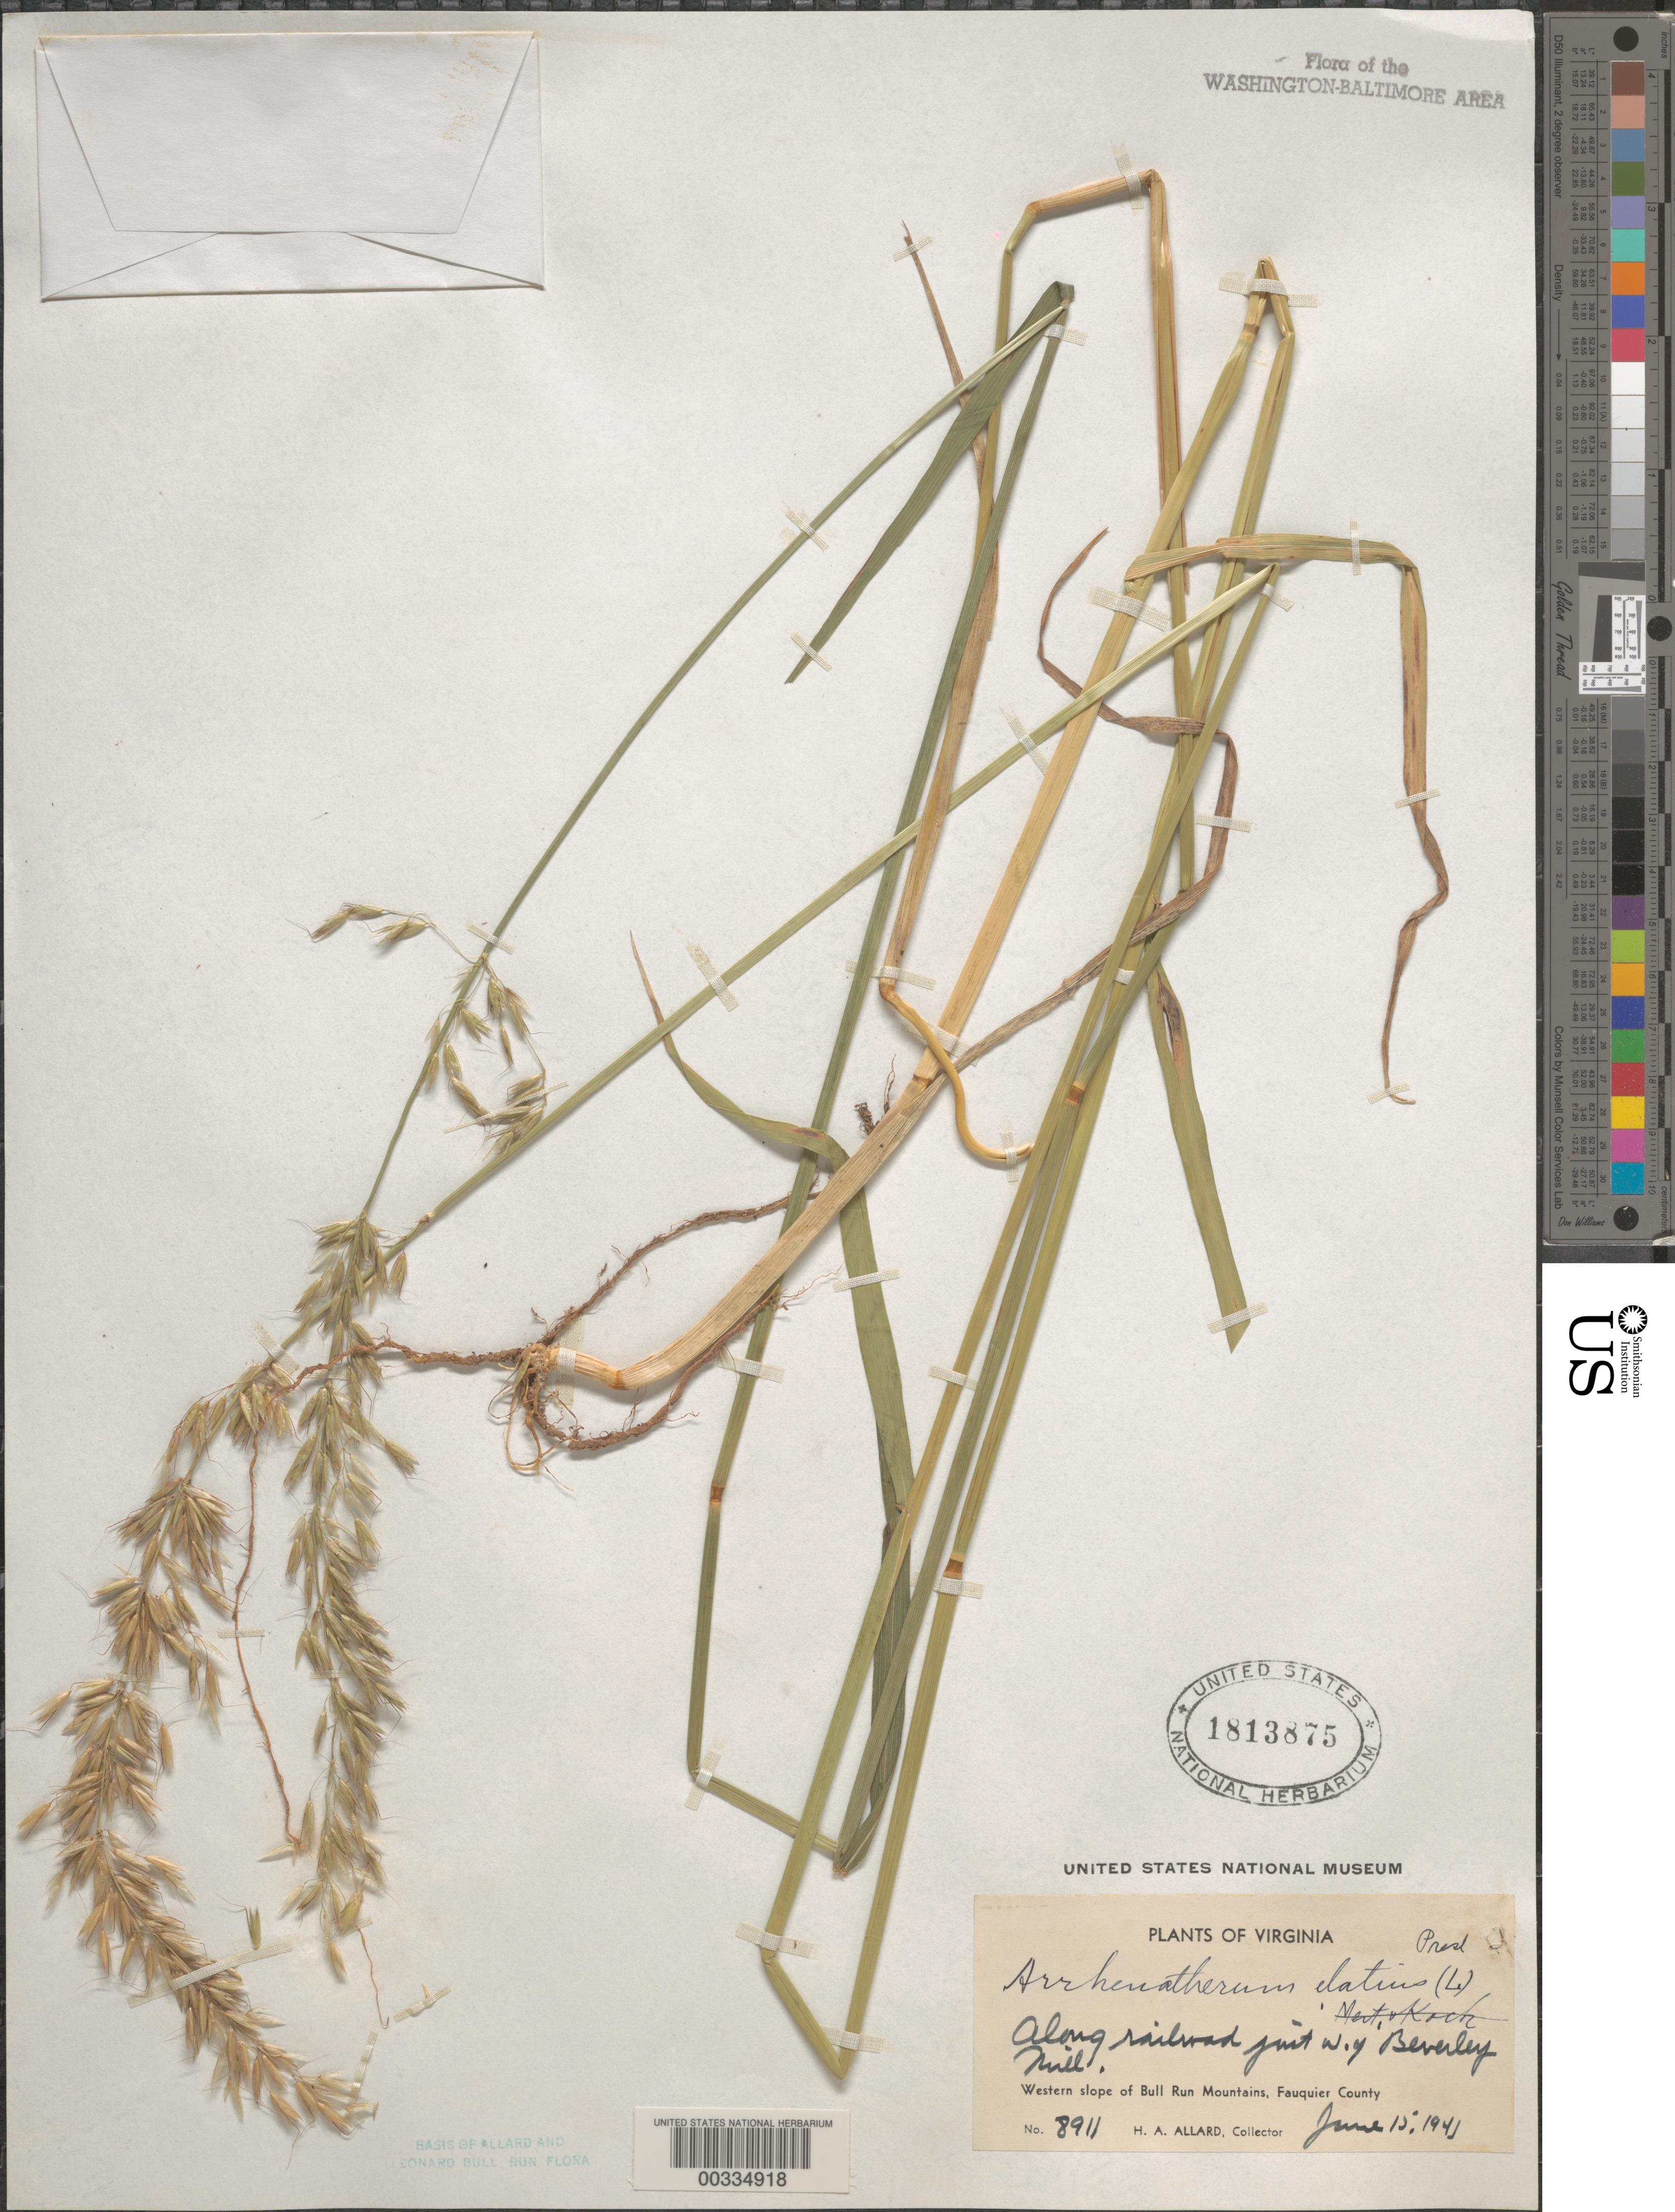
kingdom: Plantae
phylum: Tracheophyta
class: Liliopsida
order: Poales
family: Poaceae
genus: Arrhenatherum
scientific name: Arrhenatherum elatius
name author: (L.) J. Presl & C. Presl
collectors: H. A. Allard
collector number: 8911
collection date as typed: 15 Jun 1941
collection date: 1941-06-15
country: United States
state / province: Virginia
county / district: Fauquier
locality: West of Beverley Mill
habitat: Along railroad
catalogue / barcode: US 1813875